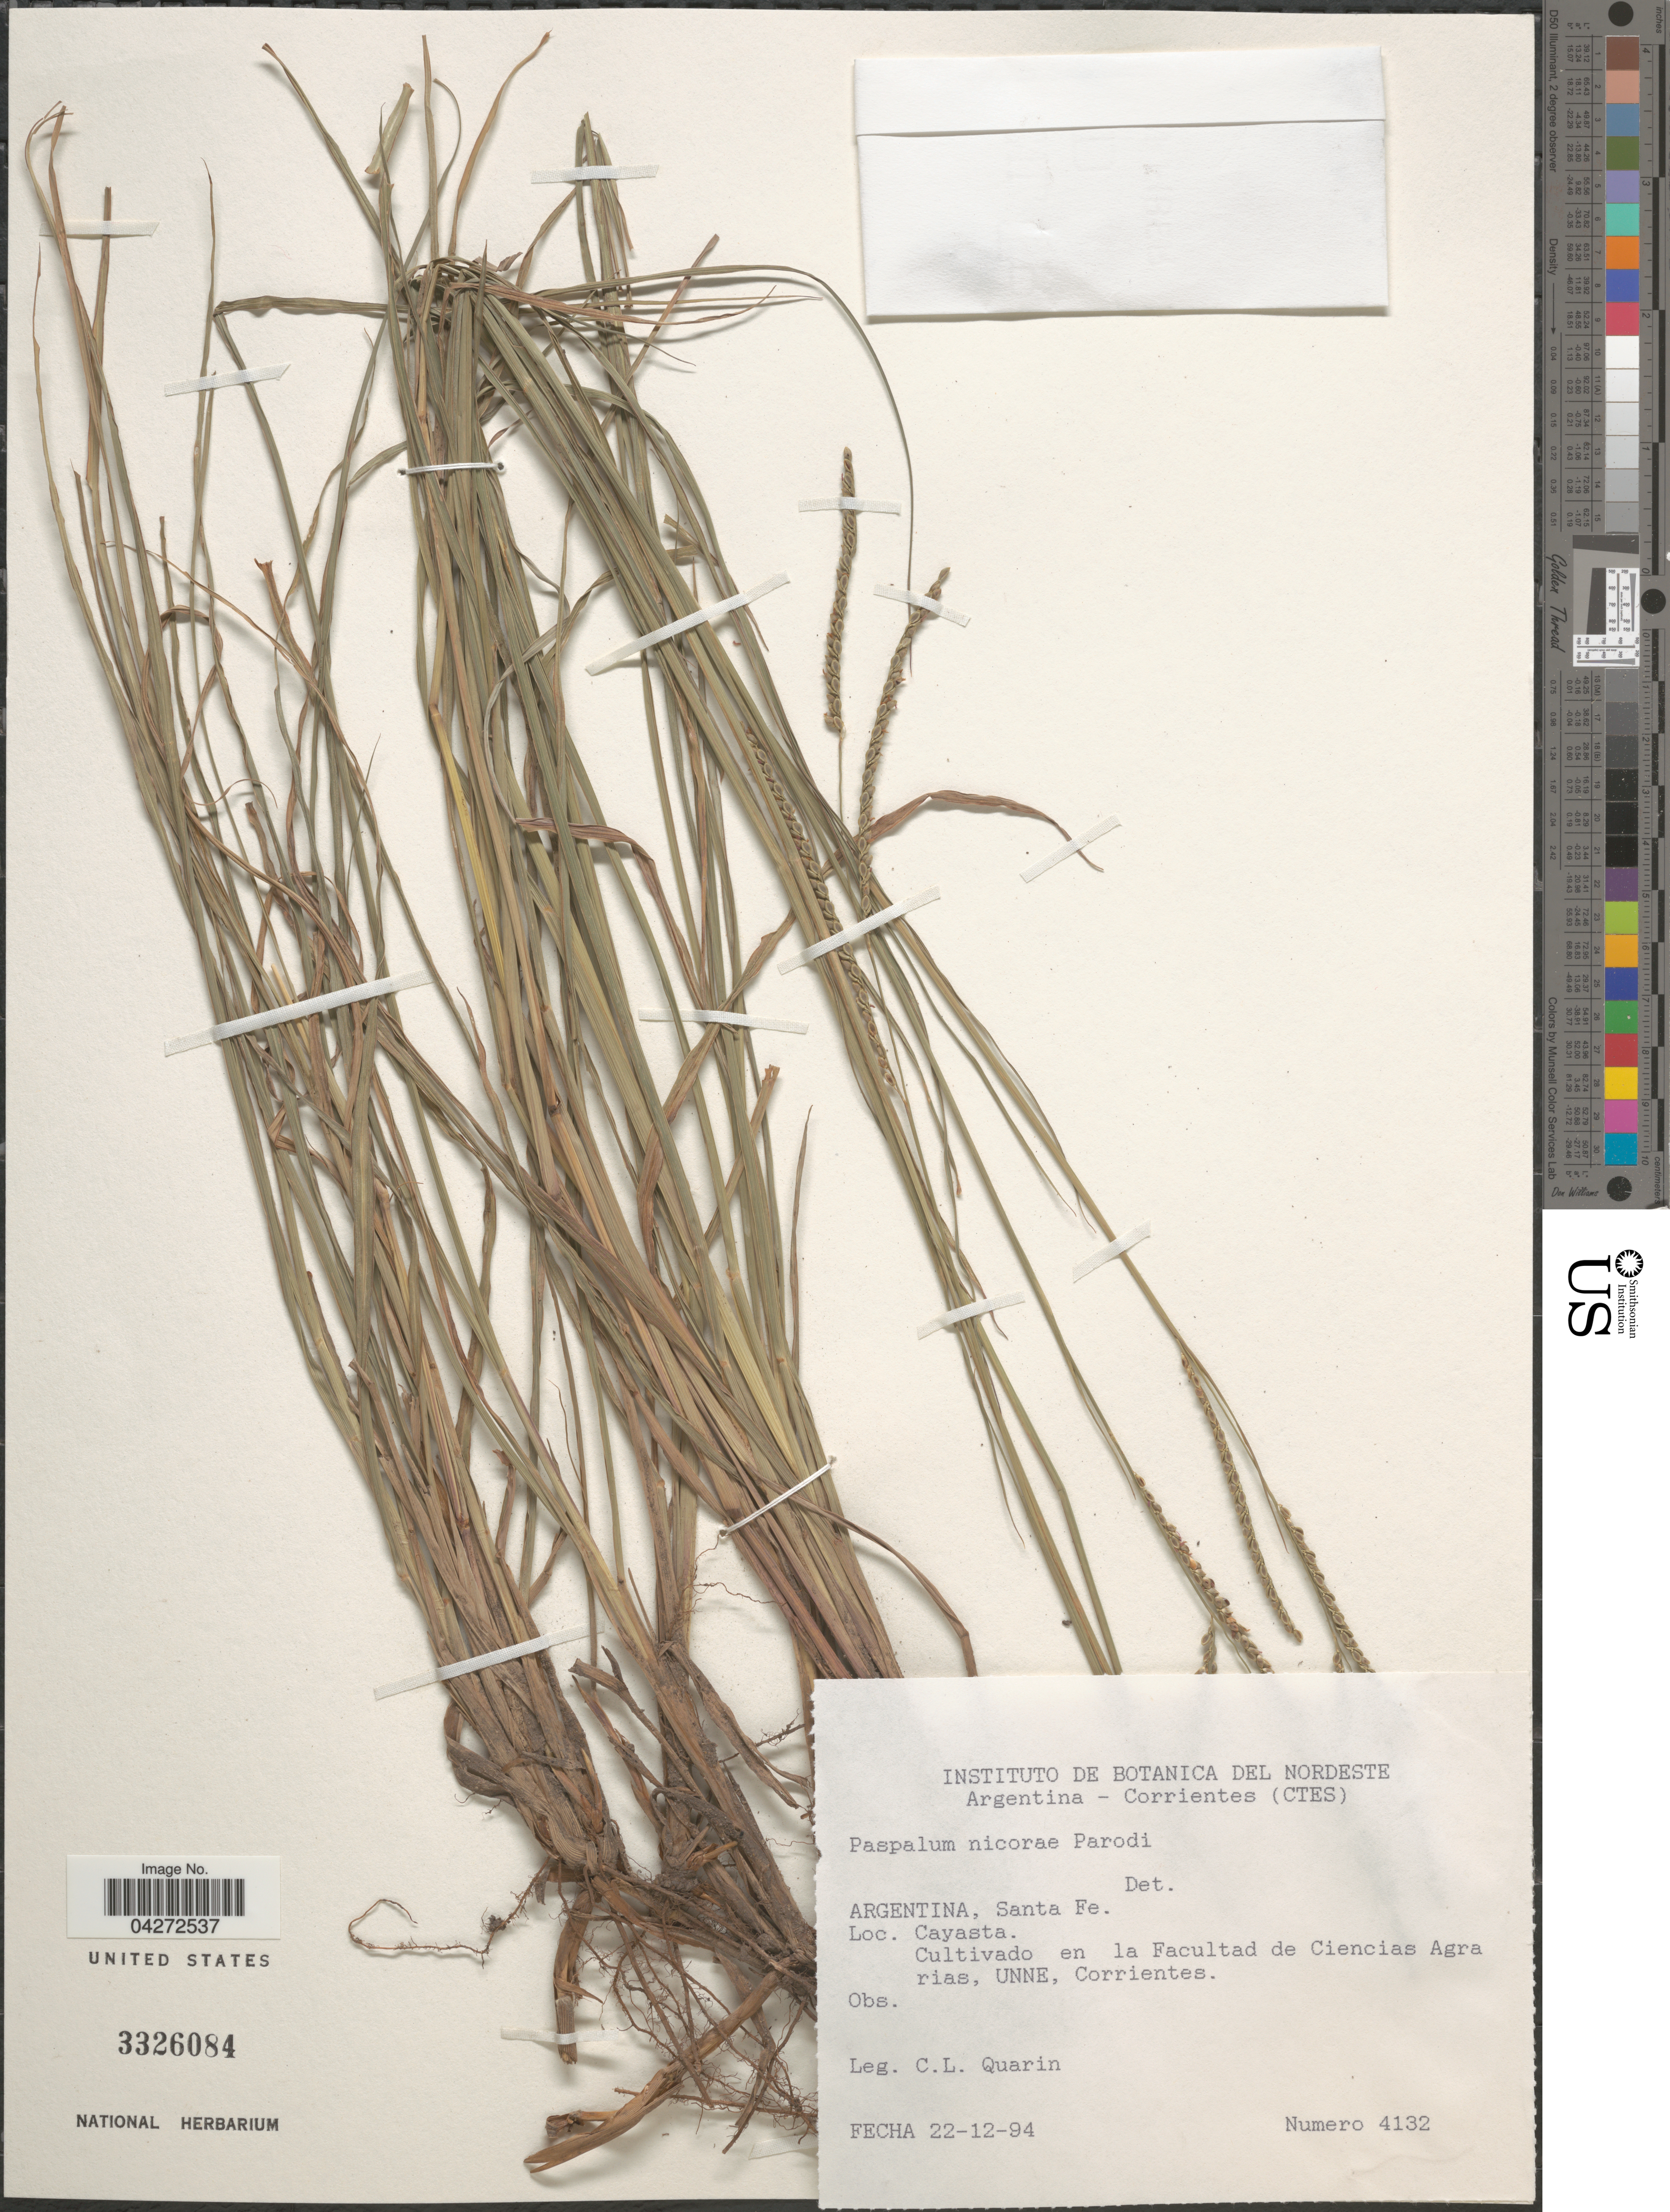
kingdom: Plantae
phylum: Tracheophyta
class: Liliopsida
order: Poales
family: Poaceae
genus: Paspalum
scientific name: Paspalum nicorae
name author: Parodi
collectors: C. Quarin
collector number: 4132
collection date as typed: Transcribed d/m/y: 22/12/94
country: Argentina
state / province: Corrientes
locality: Cayasta. Cultivado en la Facultad de Ciencias Agrarias, UNNE, Corrientes.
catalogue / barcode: US 3326084